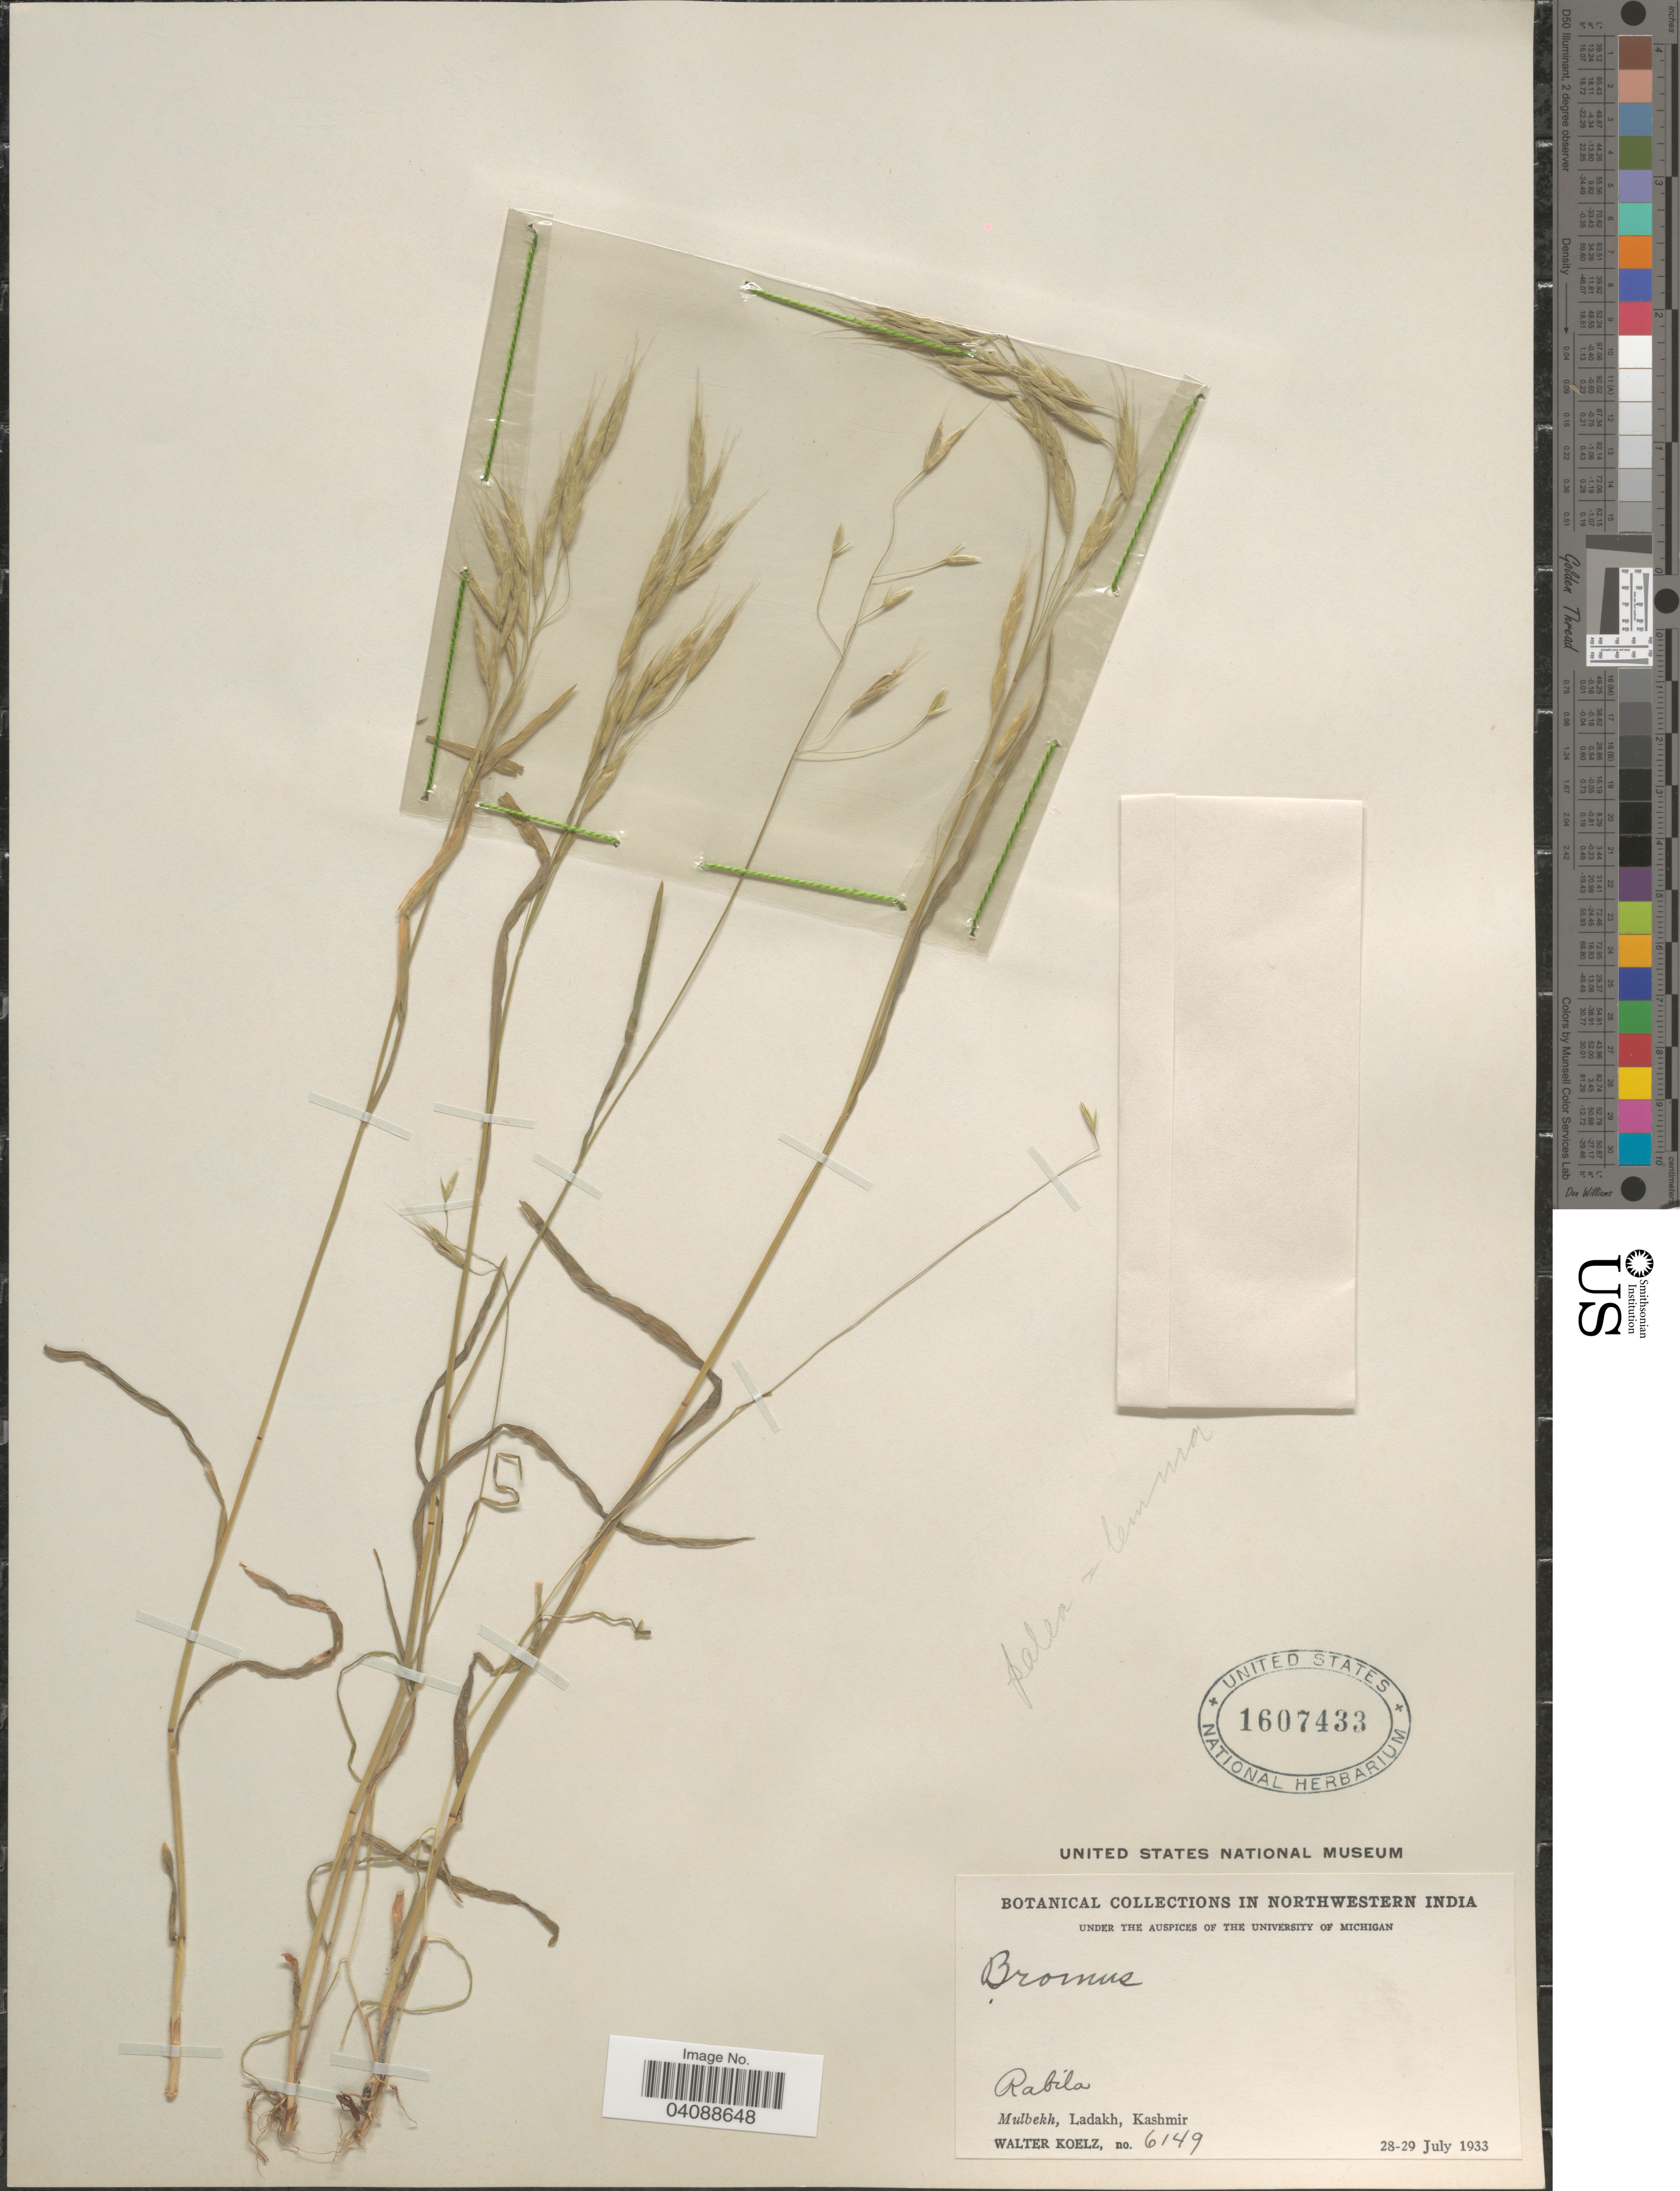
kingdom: Plantae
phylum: Tracheophyta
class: Liliopsida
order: Poales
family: Poaceae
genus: Bromus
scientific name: Bromus arvensis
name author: L.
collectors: W. N. Koelz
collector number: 6149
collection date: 1933-07-28/1933-07-29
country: India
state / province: Jammu and Kashmir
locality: In Northwestern India. Rabila. Mulbekh, Ladakh, Kashmir.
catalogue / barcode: US 1607433